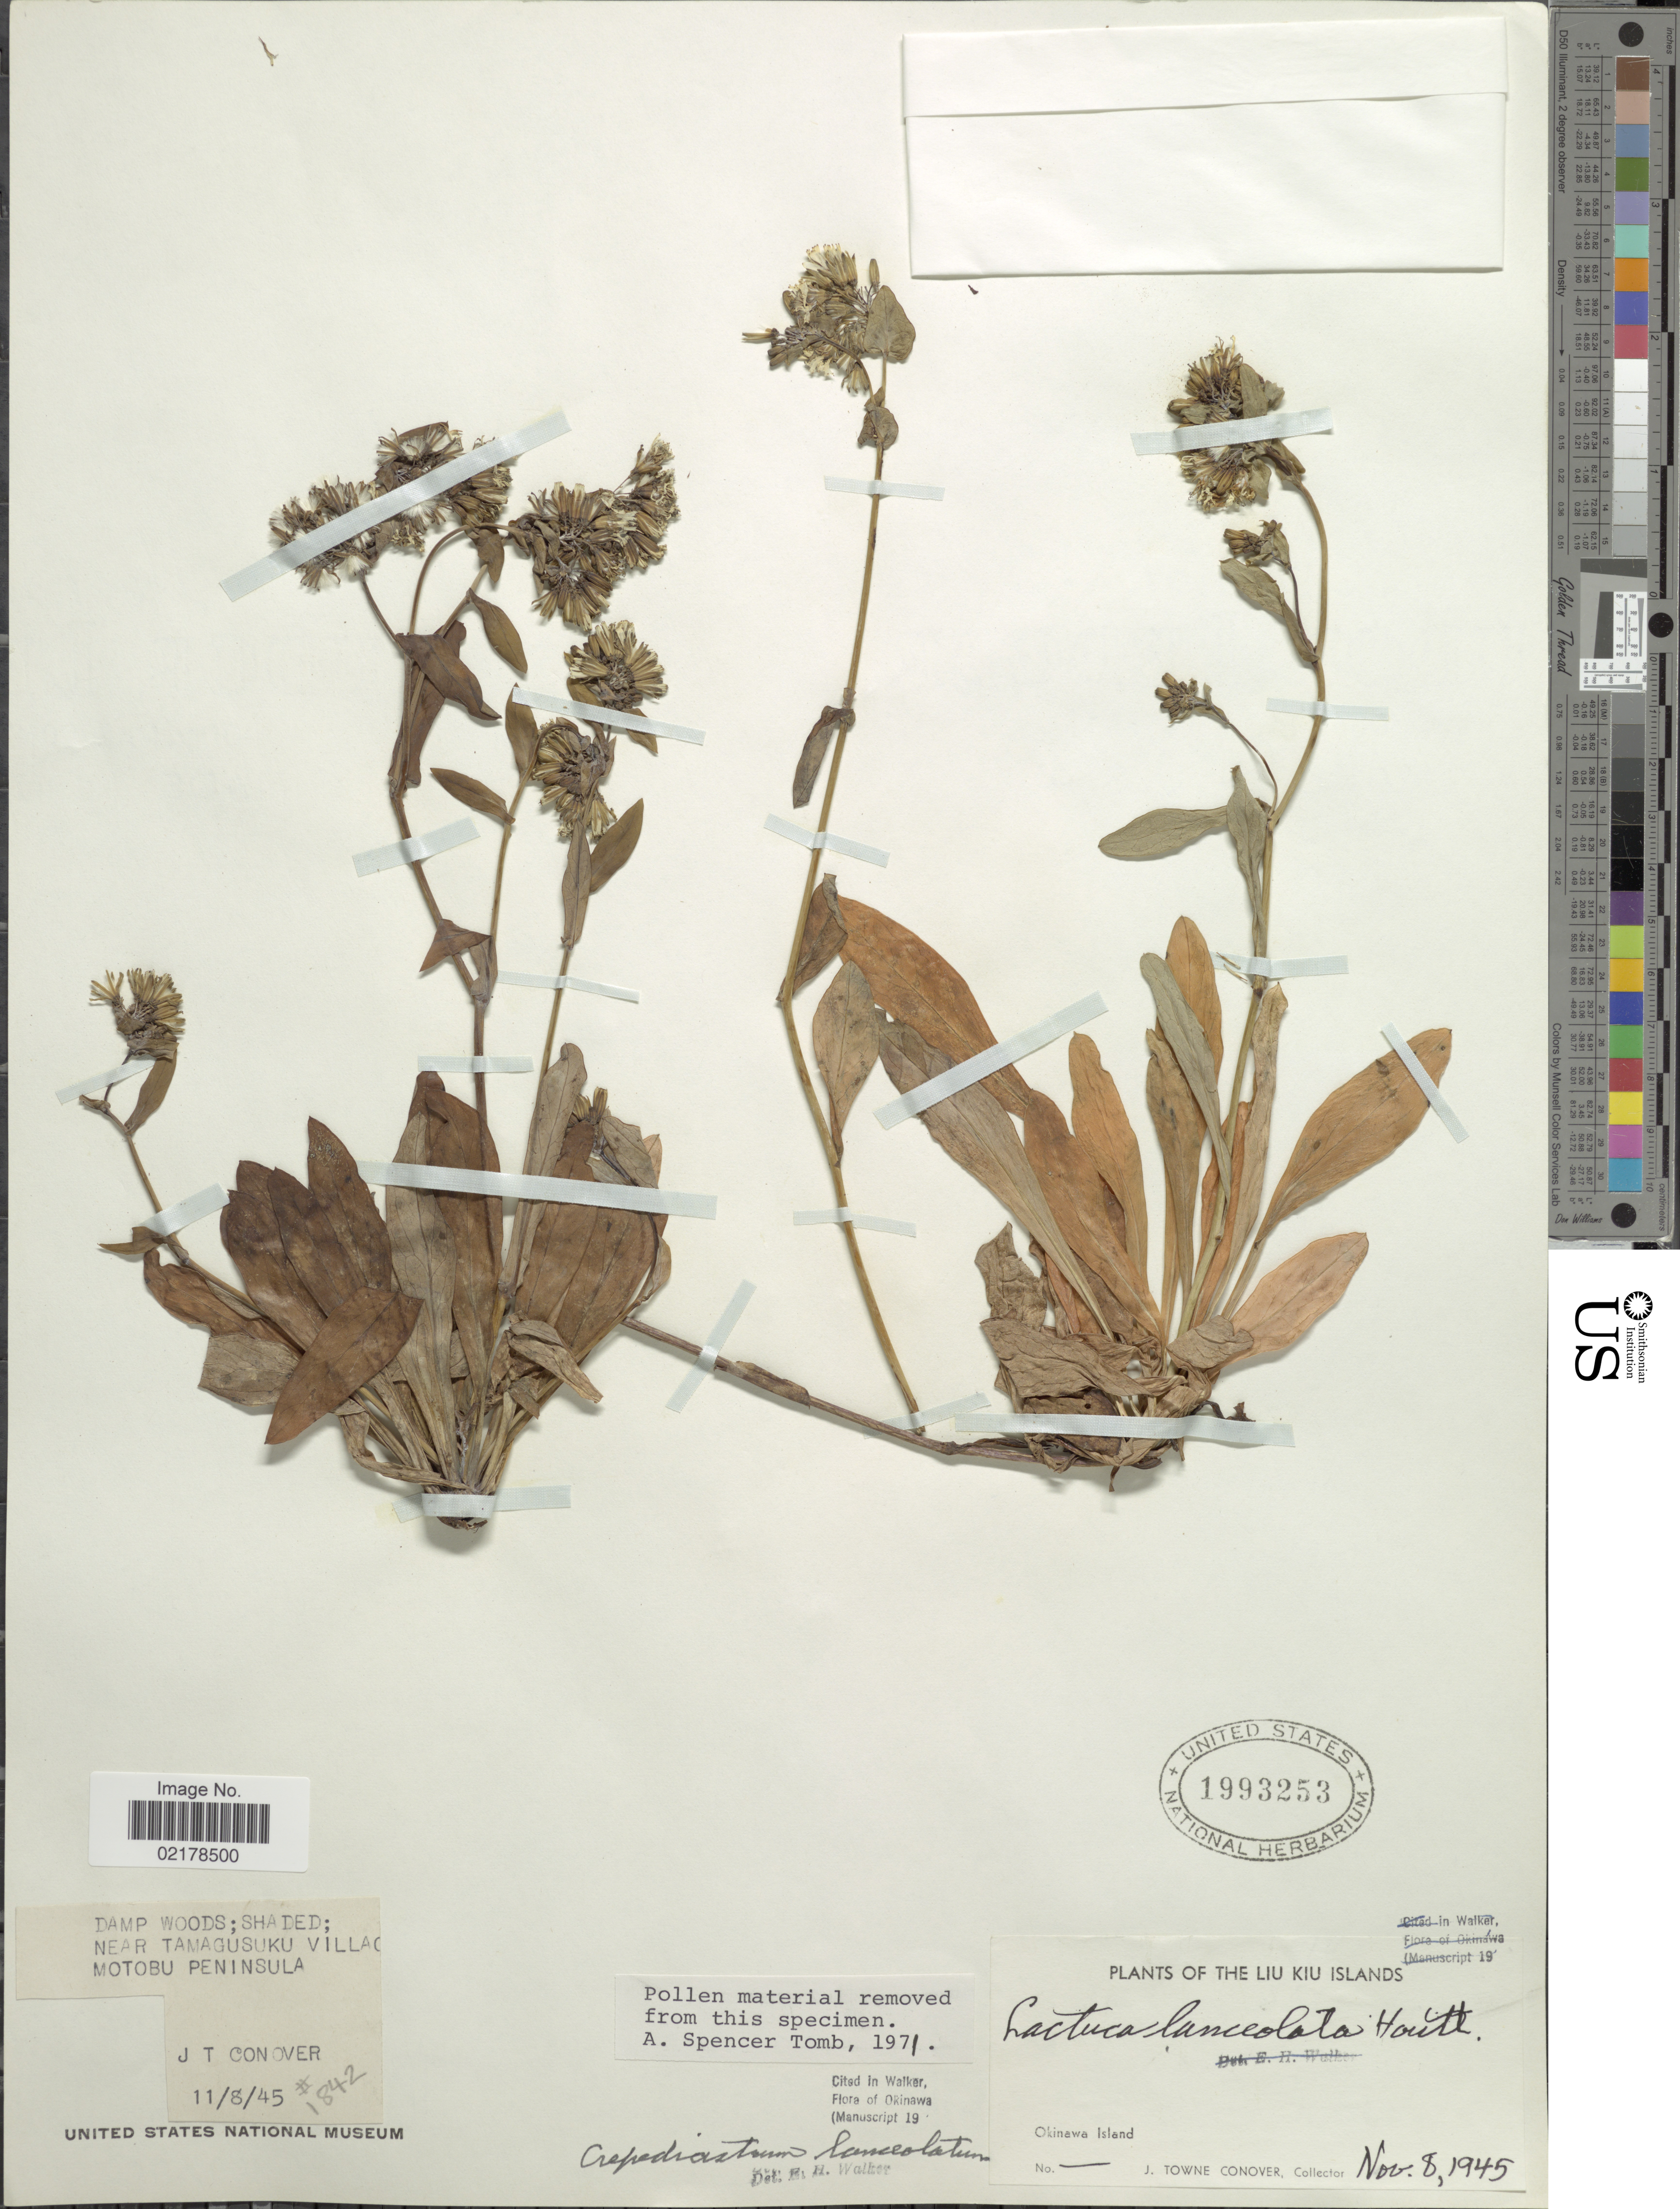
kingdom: Plantae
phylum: Tracheophyta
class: Magnoliopsida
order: Asterales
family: Asteraceae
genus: Crepidiastrum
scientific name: Crepidiastrum lanceolatum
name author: (Houtt.) Nakai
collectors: J. T. Conover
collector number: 1842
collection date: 1945-11-08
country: Japan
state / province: Okinawa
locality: The Liu Kiu Islands, Okinawa Island, Damp woods; shaded; near Tamagusuku Village Motobu Peninsula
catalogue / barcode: US 1993253